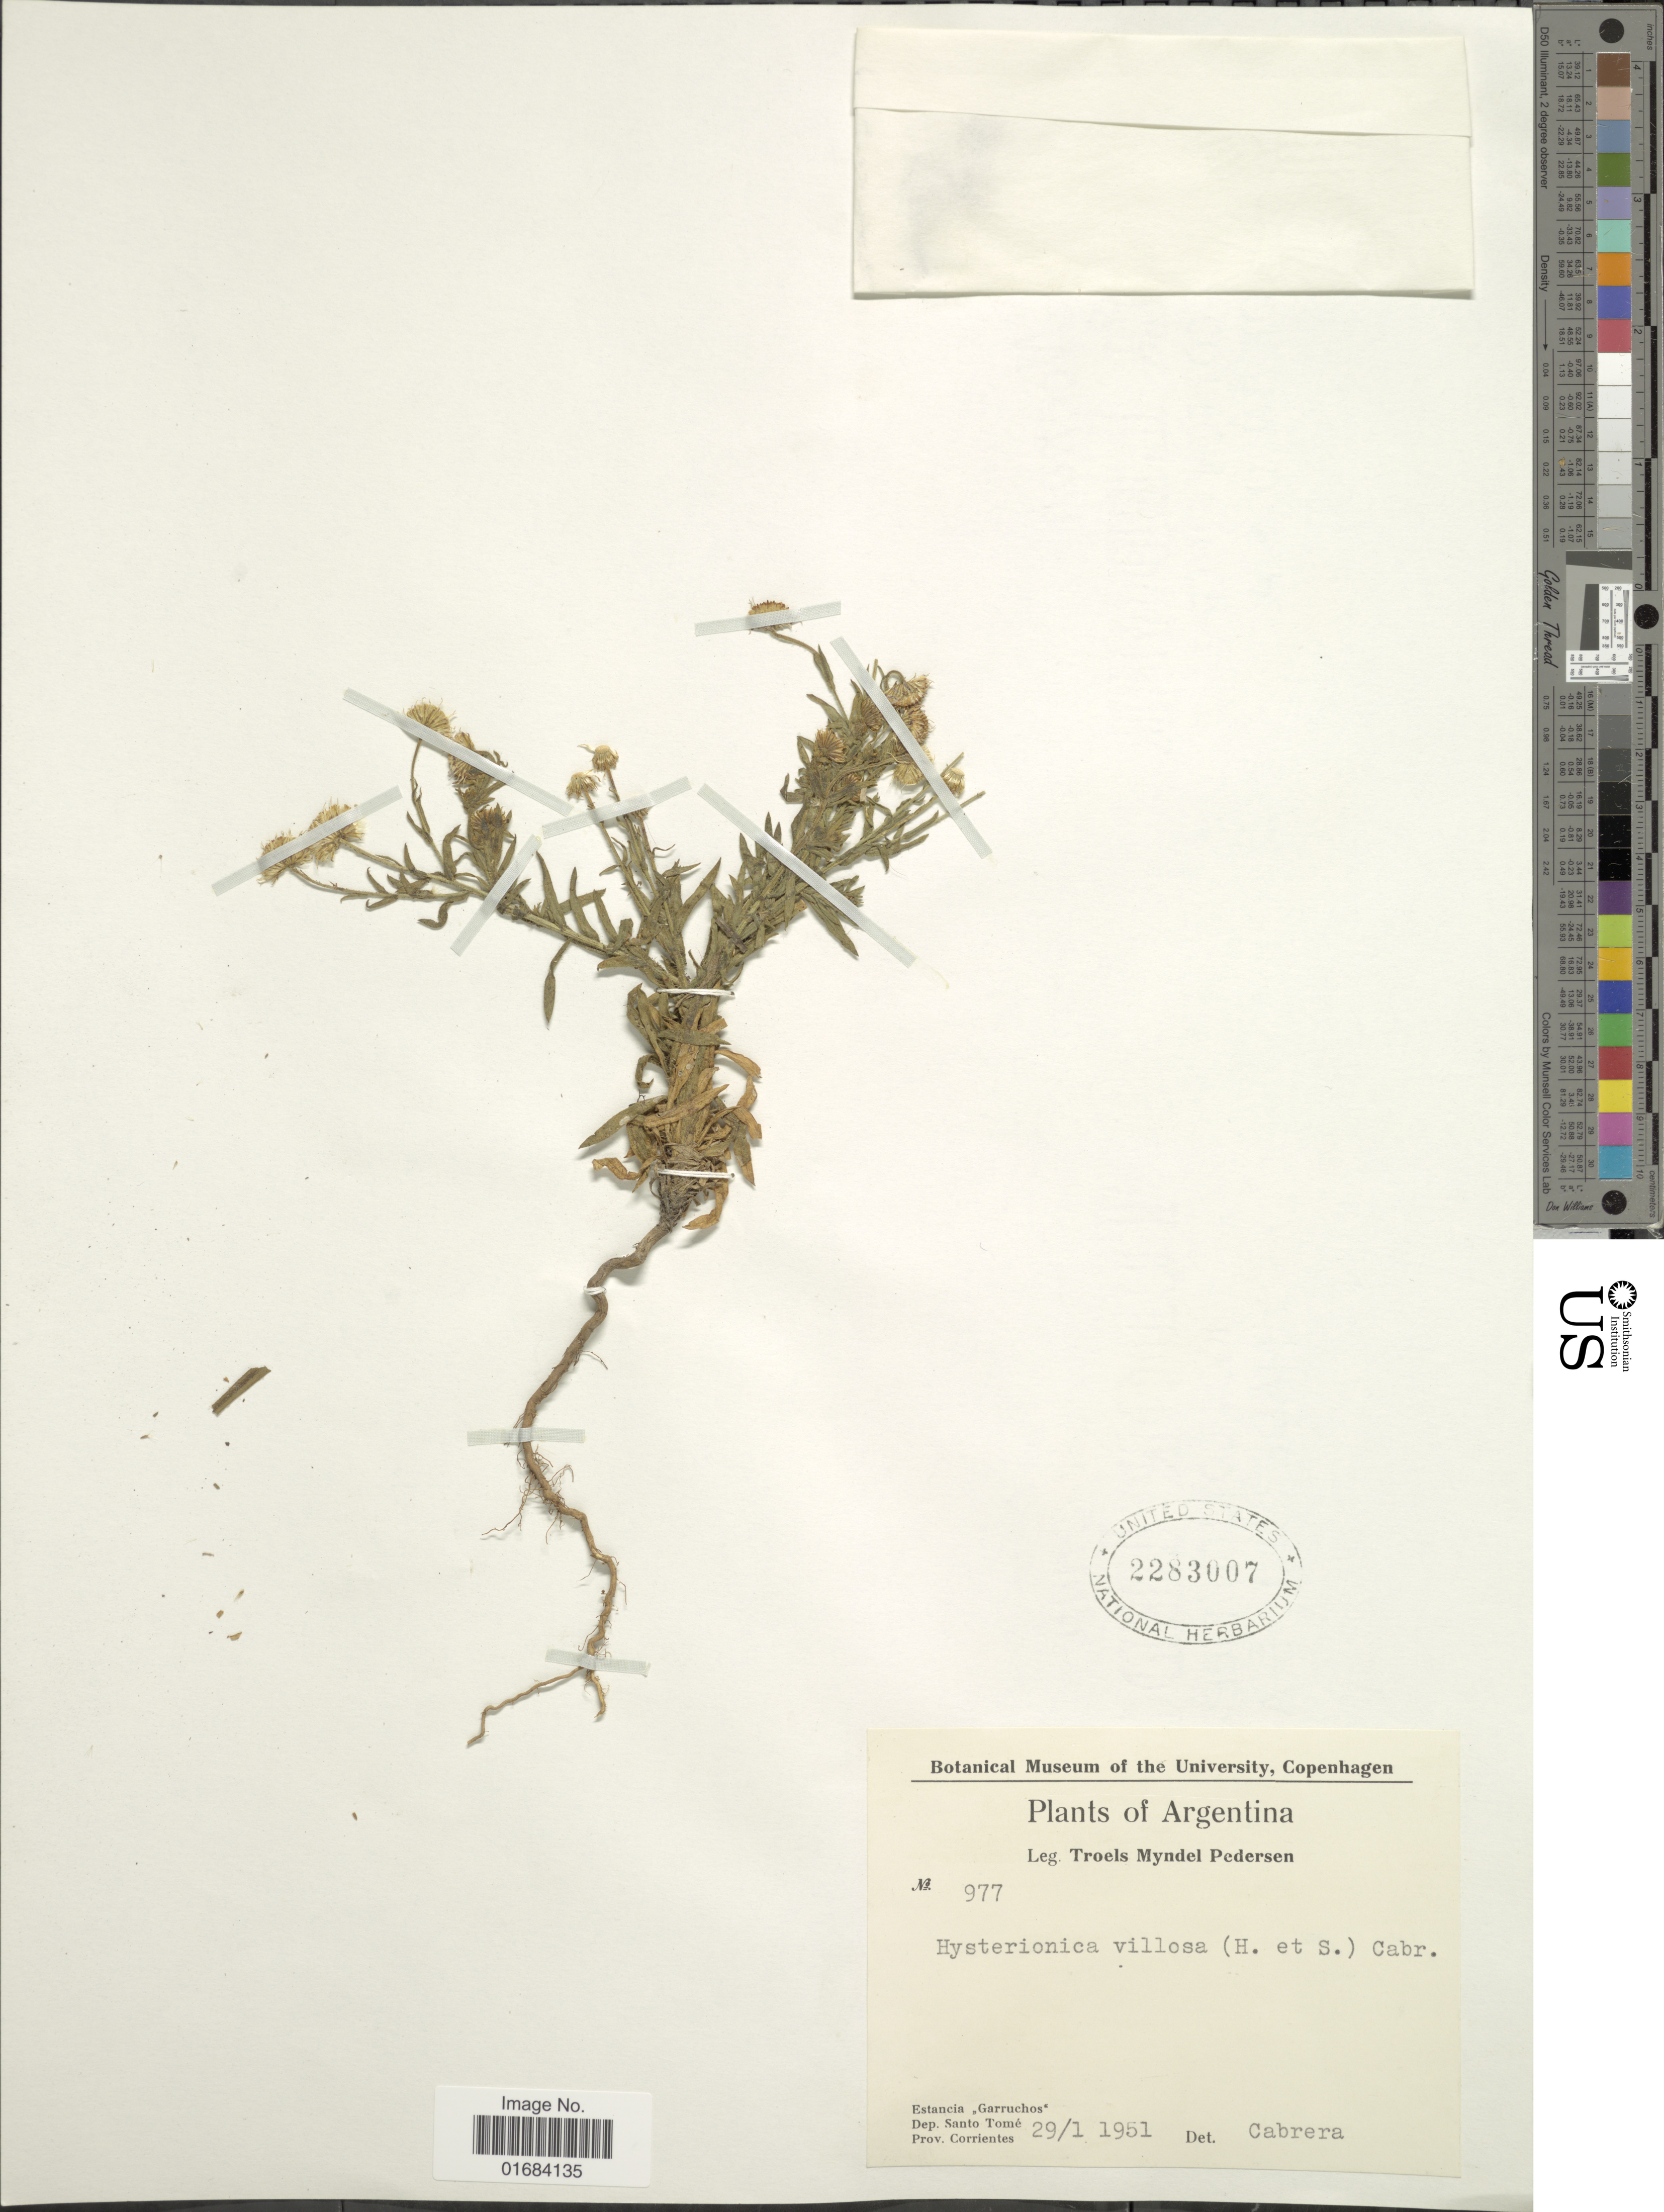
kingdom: Plantae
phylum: Tracheophyta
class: Magnoliopsida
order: Asterales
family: Asteraceae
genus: Hysterionica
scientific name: Hysterionica villosa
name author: (Hook. & Arn.) Cabrera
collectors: T. Pederson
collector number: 977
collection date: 1951-01-29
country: Argentina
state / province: Corrientes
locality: Estancia Garruchos, Dep. Santo Tomé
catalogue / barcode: US 2283007